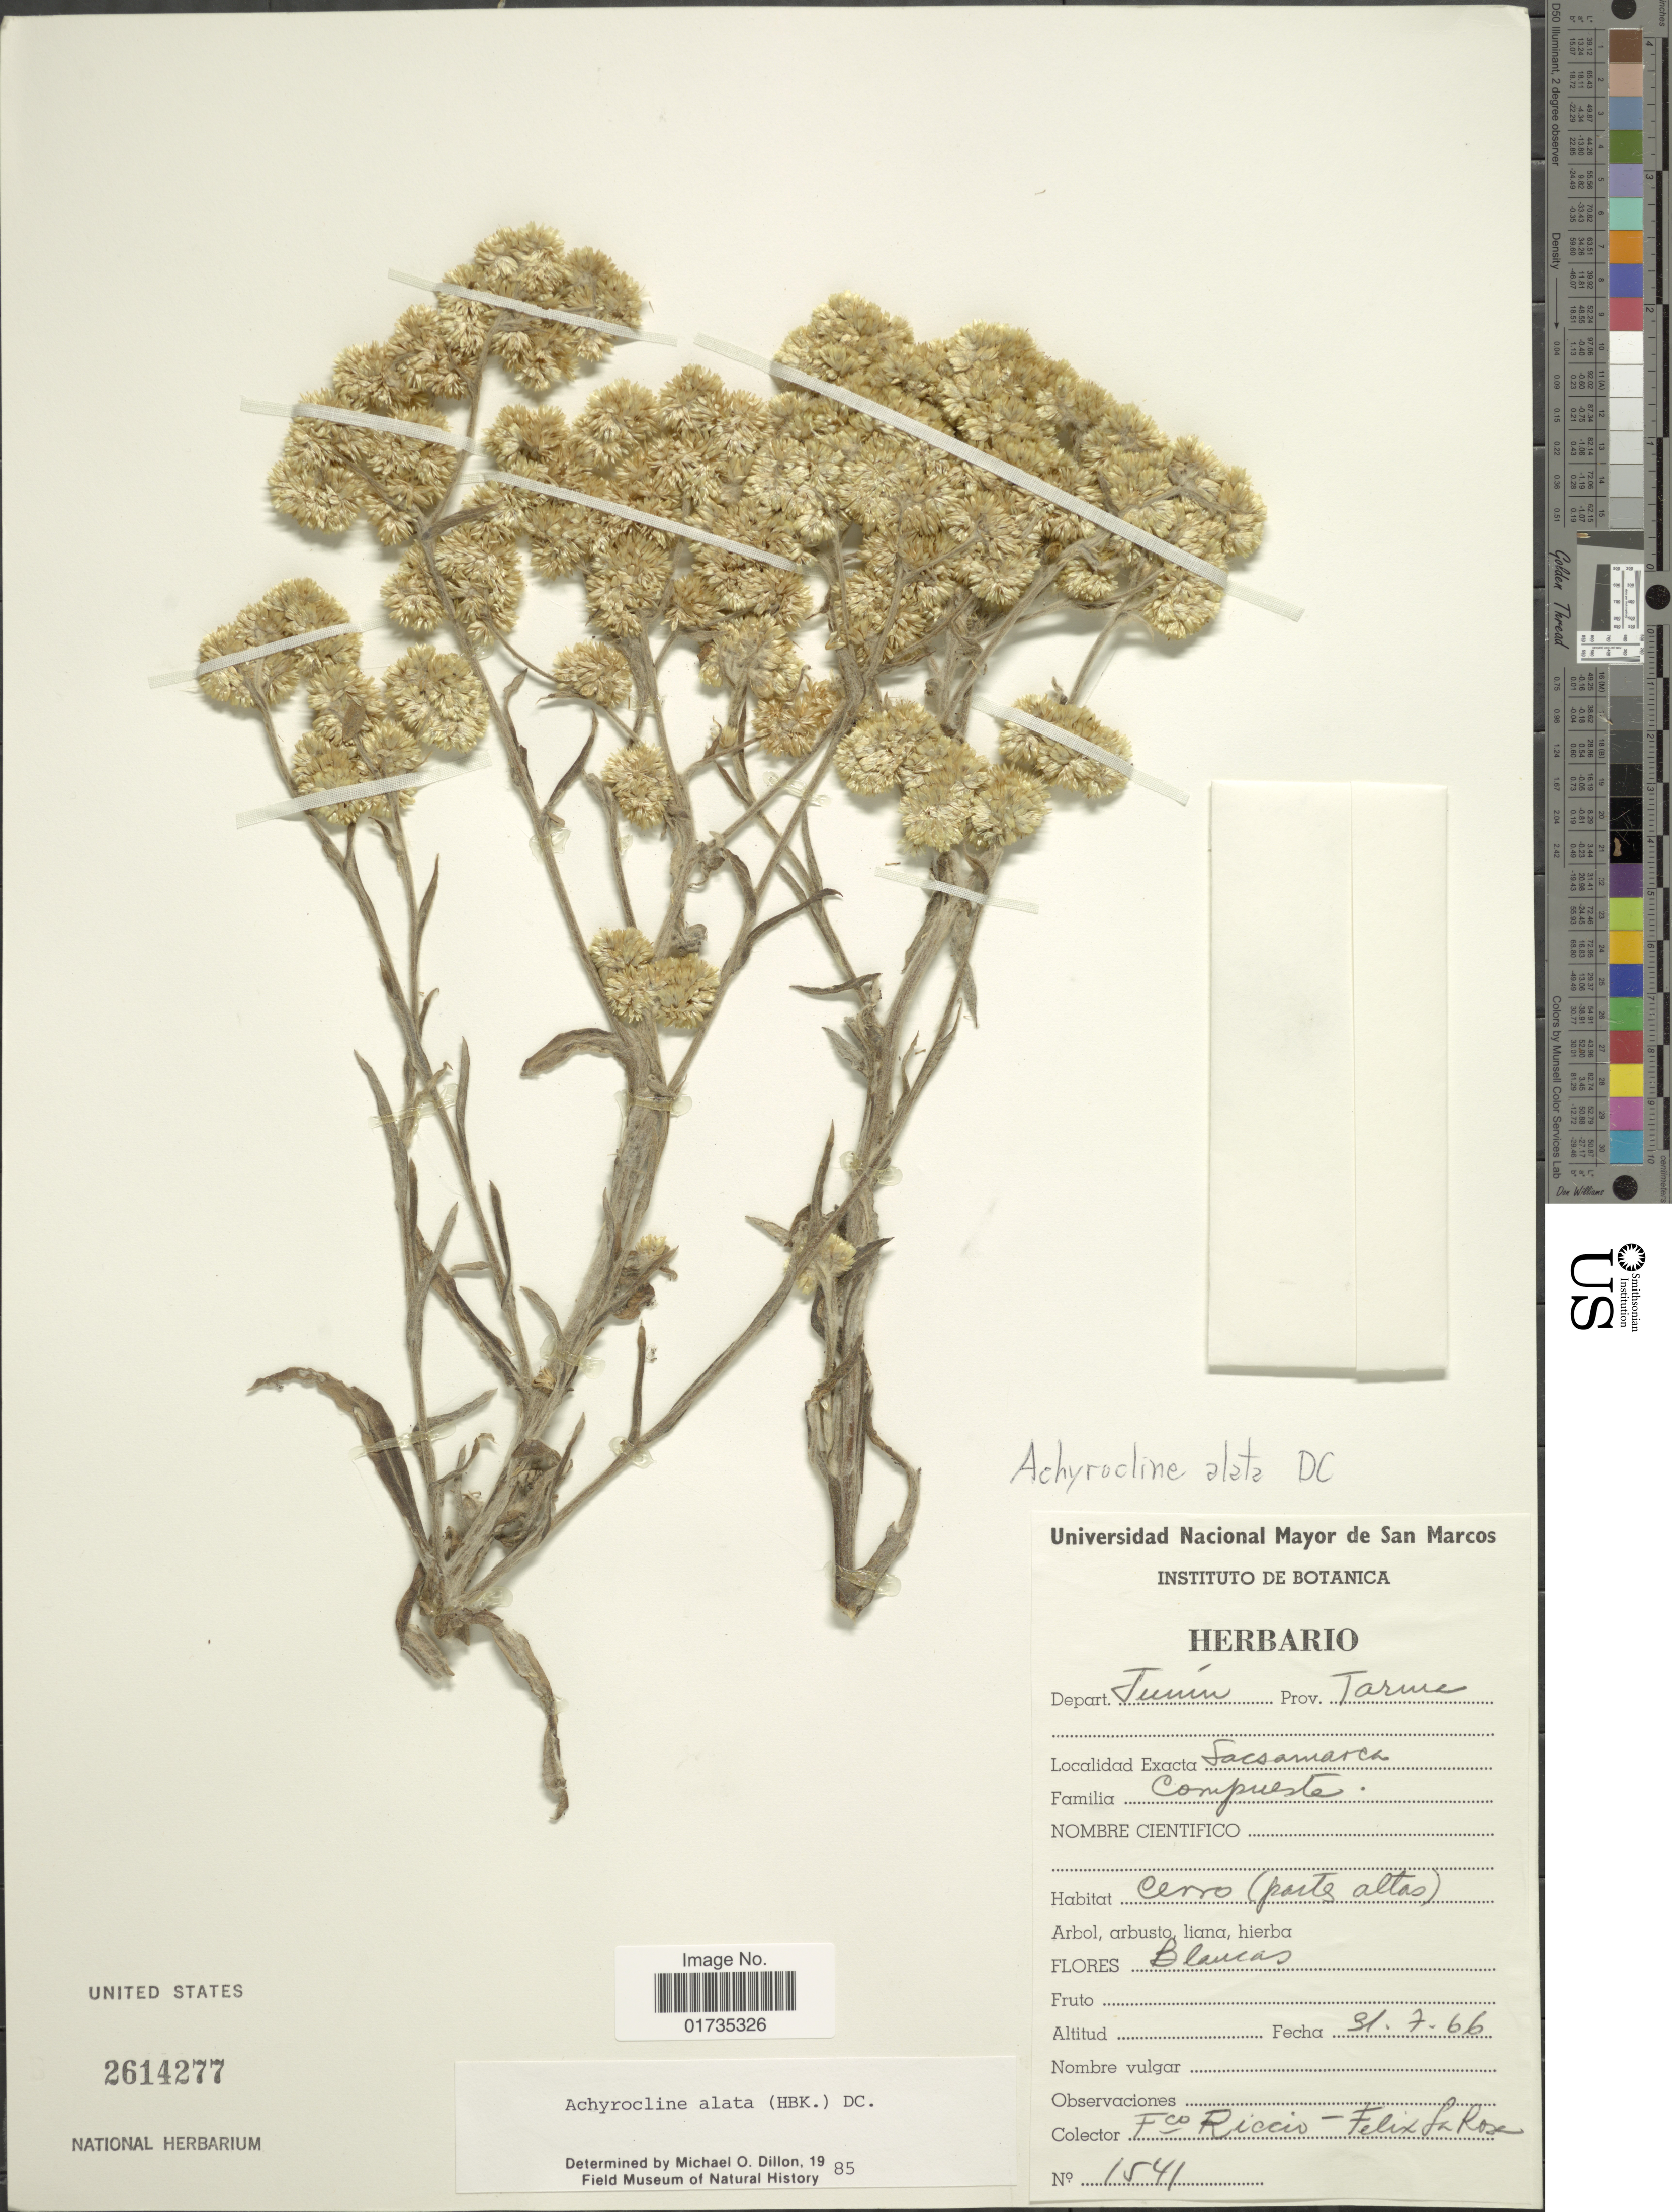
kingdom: Plantae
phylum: Tracheophyta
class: Magnoliopsida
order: Asterales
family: Asteraceae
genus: Achyrocline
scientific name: Achyrocline alata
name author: (Kunth) DC.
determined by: Dillon, M. O.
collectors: F. La Rosa & F. Riccio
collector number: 1541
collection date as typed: Transcribed d/m/y: 31/7/66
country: Peru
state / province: Junín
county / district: Tarma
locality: Sacsamarca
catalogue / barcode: US 2614277